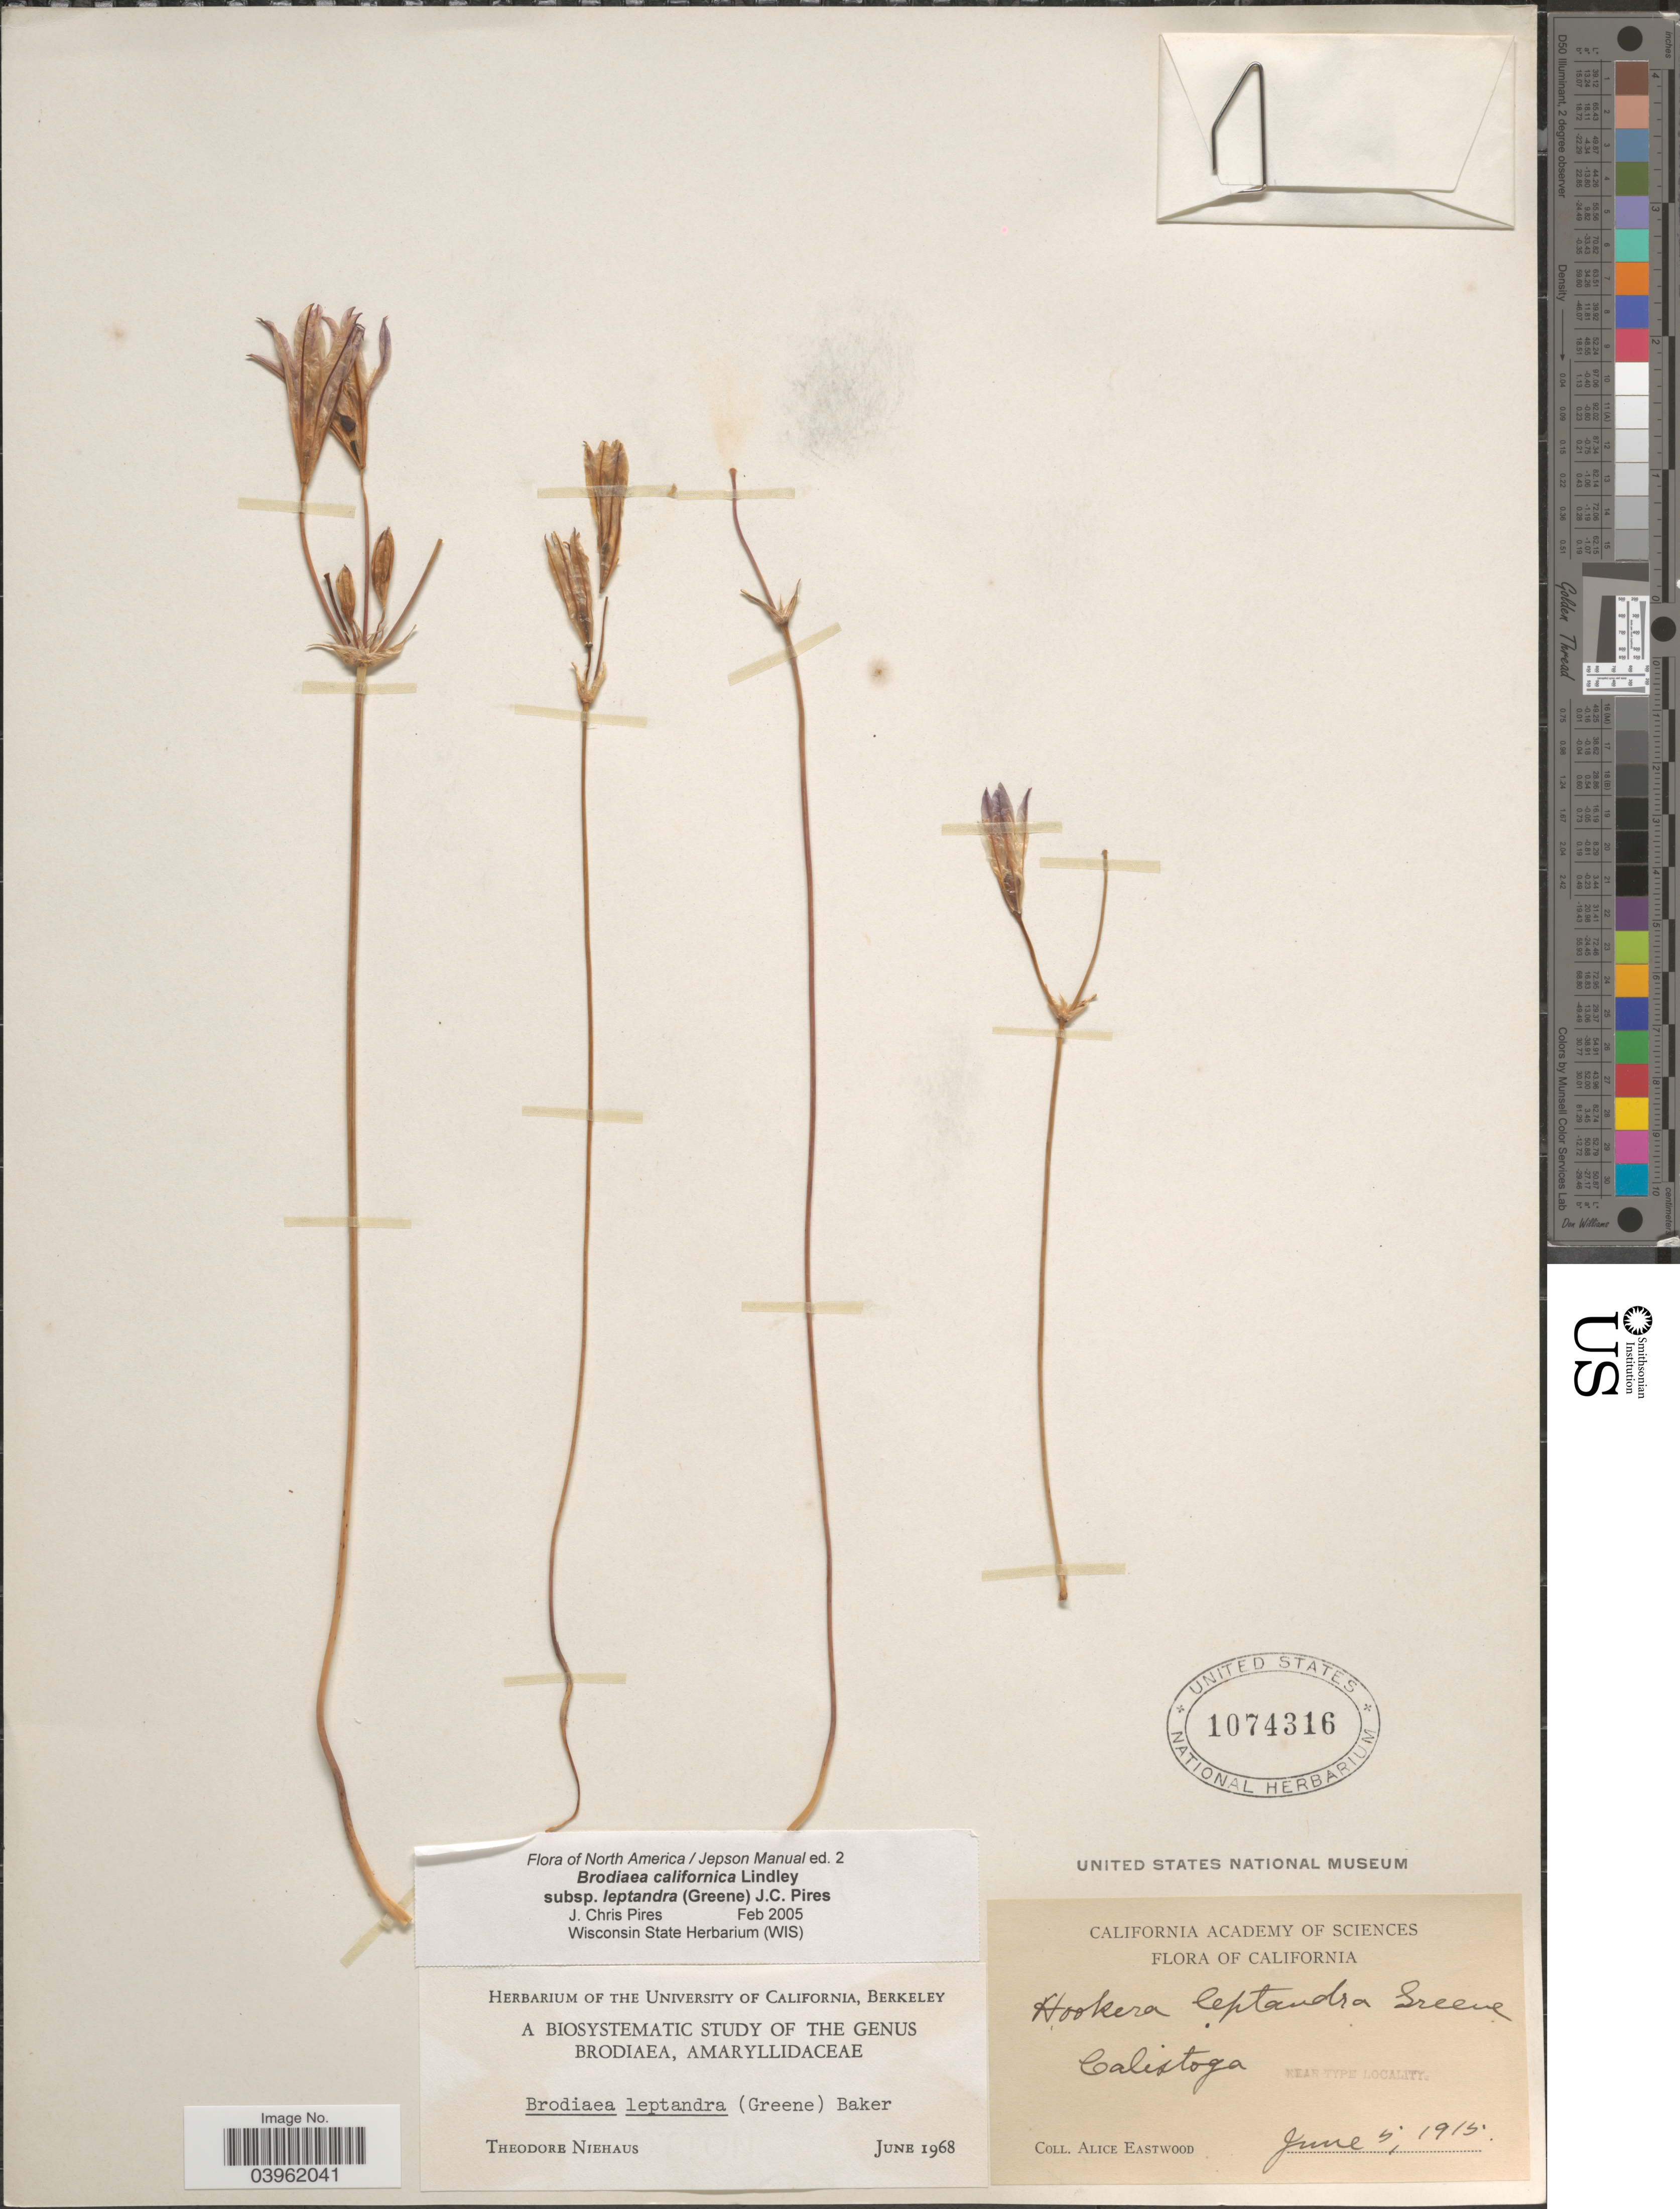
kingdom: Plantae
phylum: Tracheophyta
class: Liliopsida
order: Asparagales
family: Asparagaceae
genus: Brodiaea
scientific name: Brodiaea californica subsp. leptandra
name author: (Greene) J.C. Pires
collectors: A. Eastwood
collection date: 1915-06-05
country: United States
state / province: California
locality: Calistoga.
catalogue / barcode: US 1074316